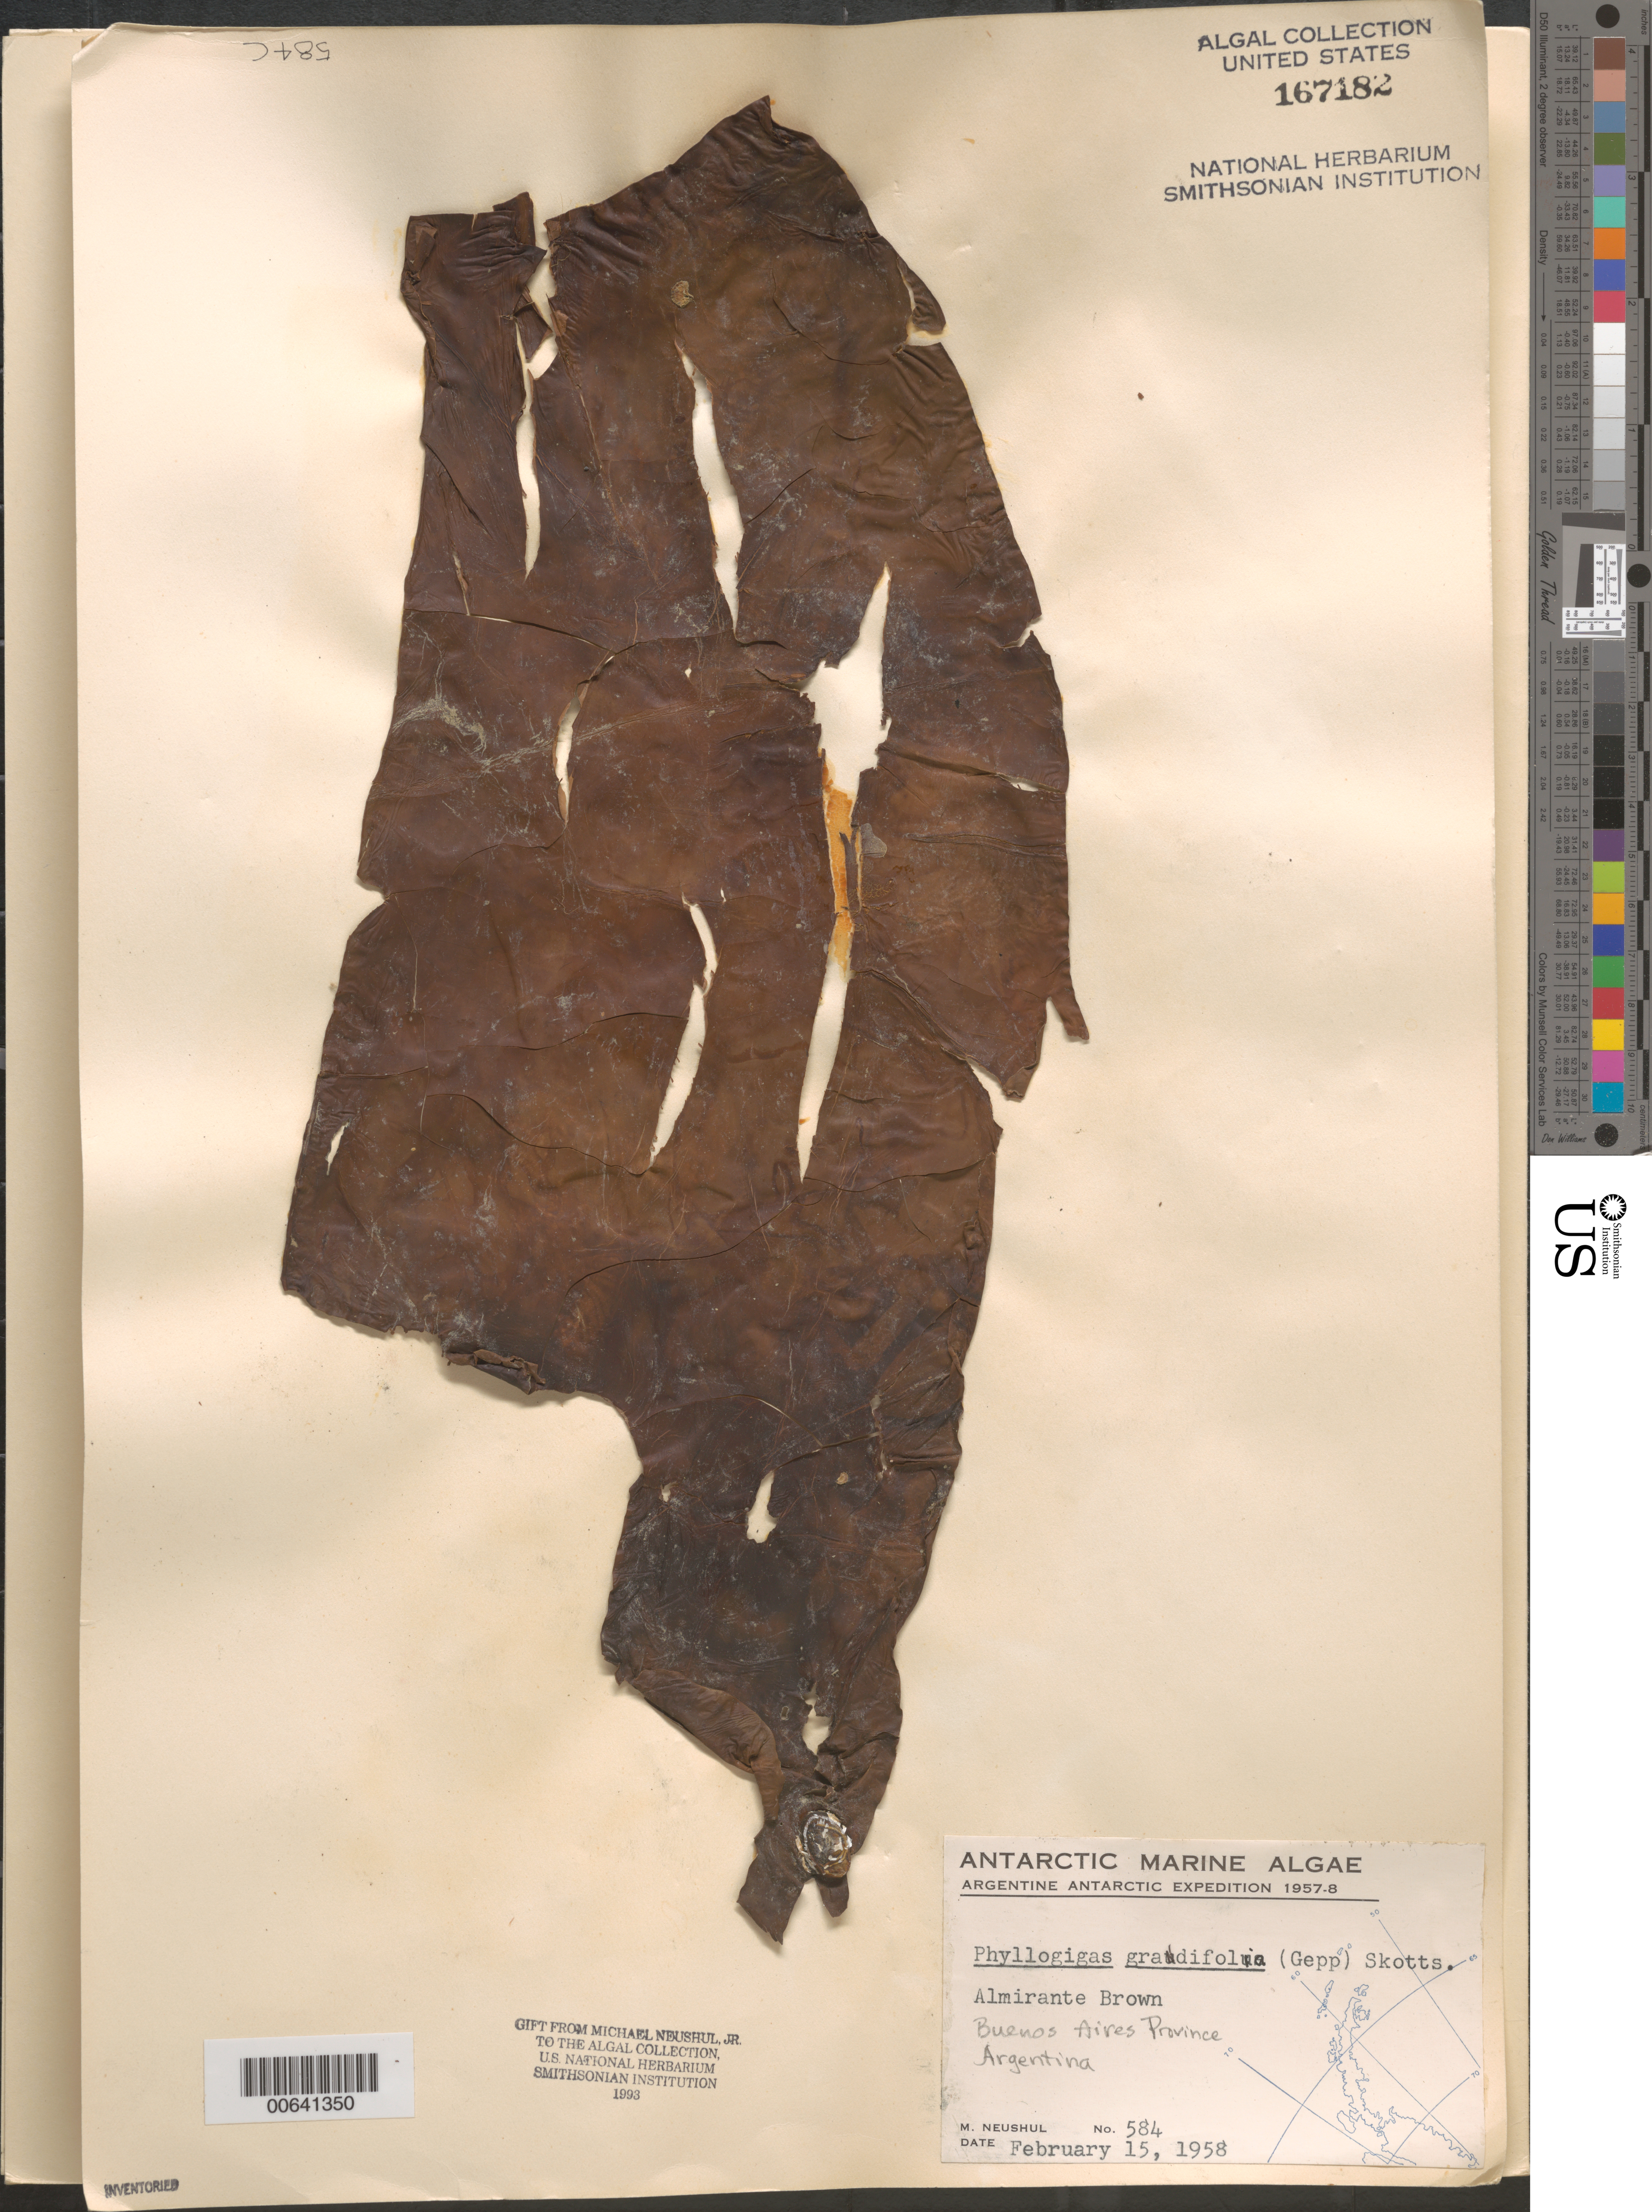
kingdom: Chromista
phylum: Ochrophyta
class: Phaeophyceae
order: Desmarestiales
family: Desmarestiaceae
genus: Himantothallus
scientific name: Himantothallus grandifolius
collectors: M. Neushul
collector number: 584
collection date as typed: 15 Feb 1958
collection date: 1958-02-15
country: Argentina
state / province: Buenos Aires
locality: Almirante Brown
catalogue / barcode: US 167182